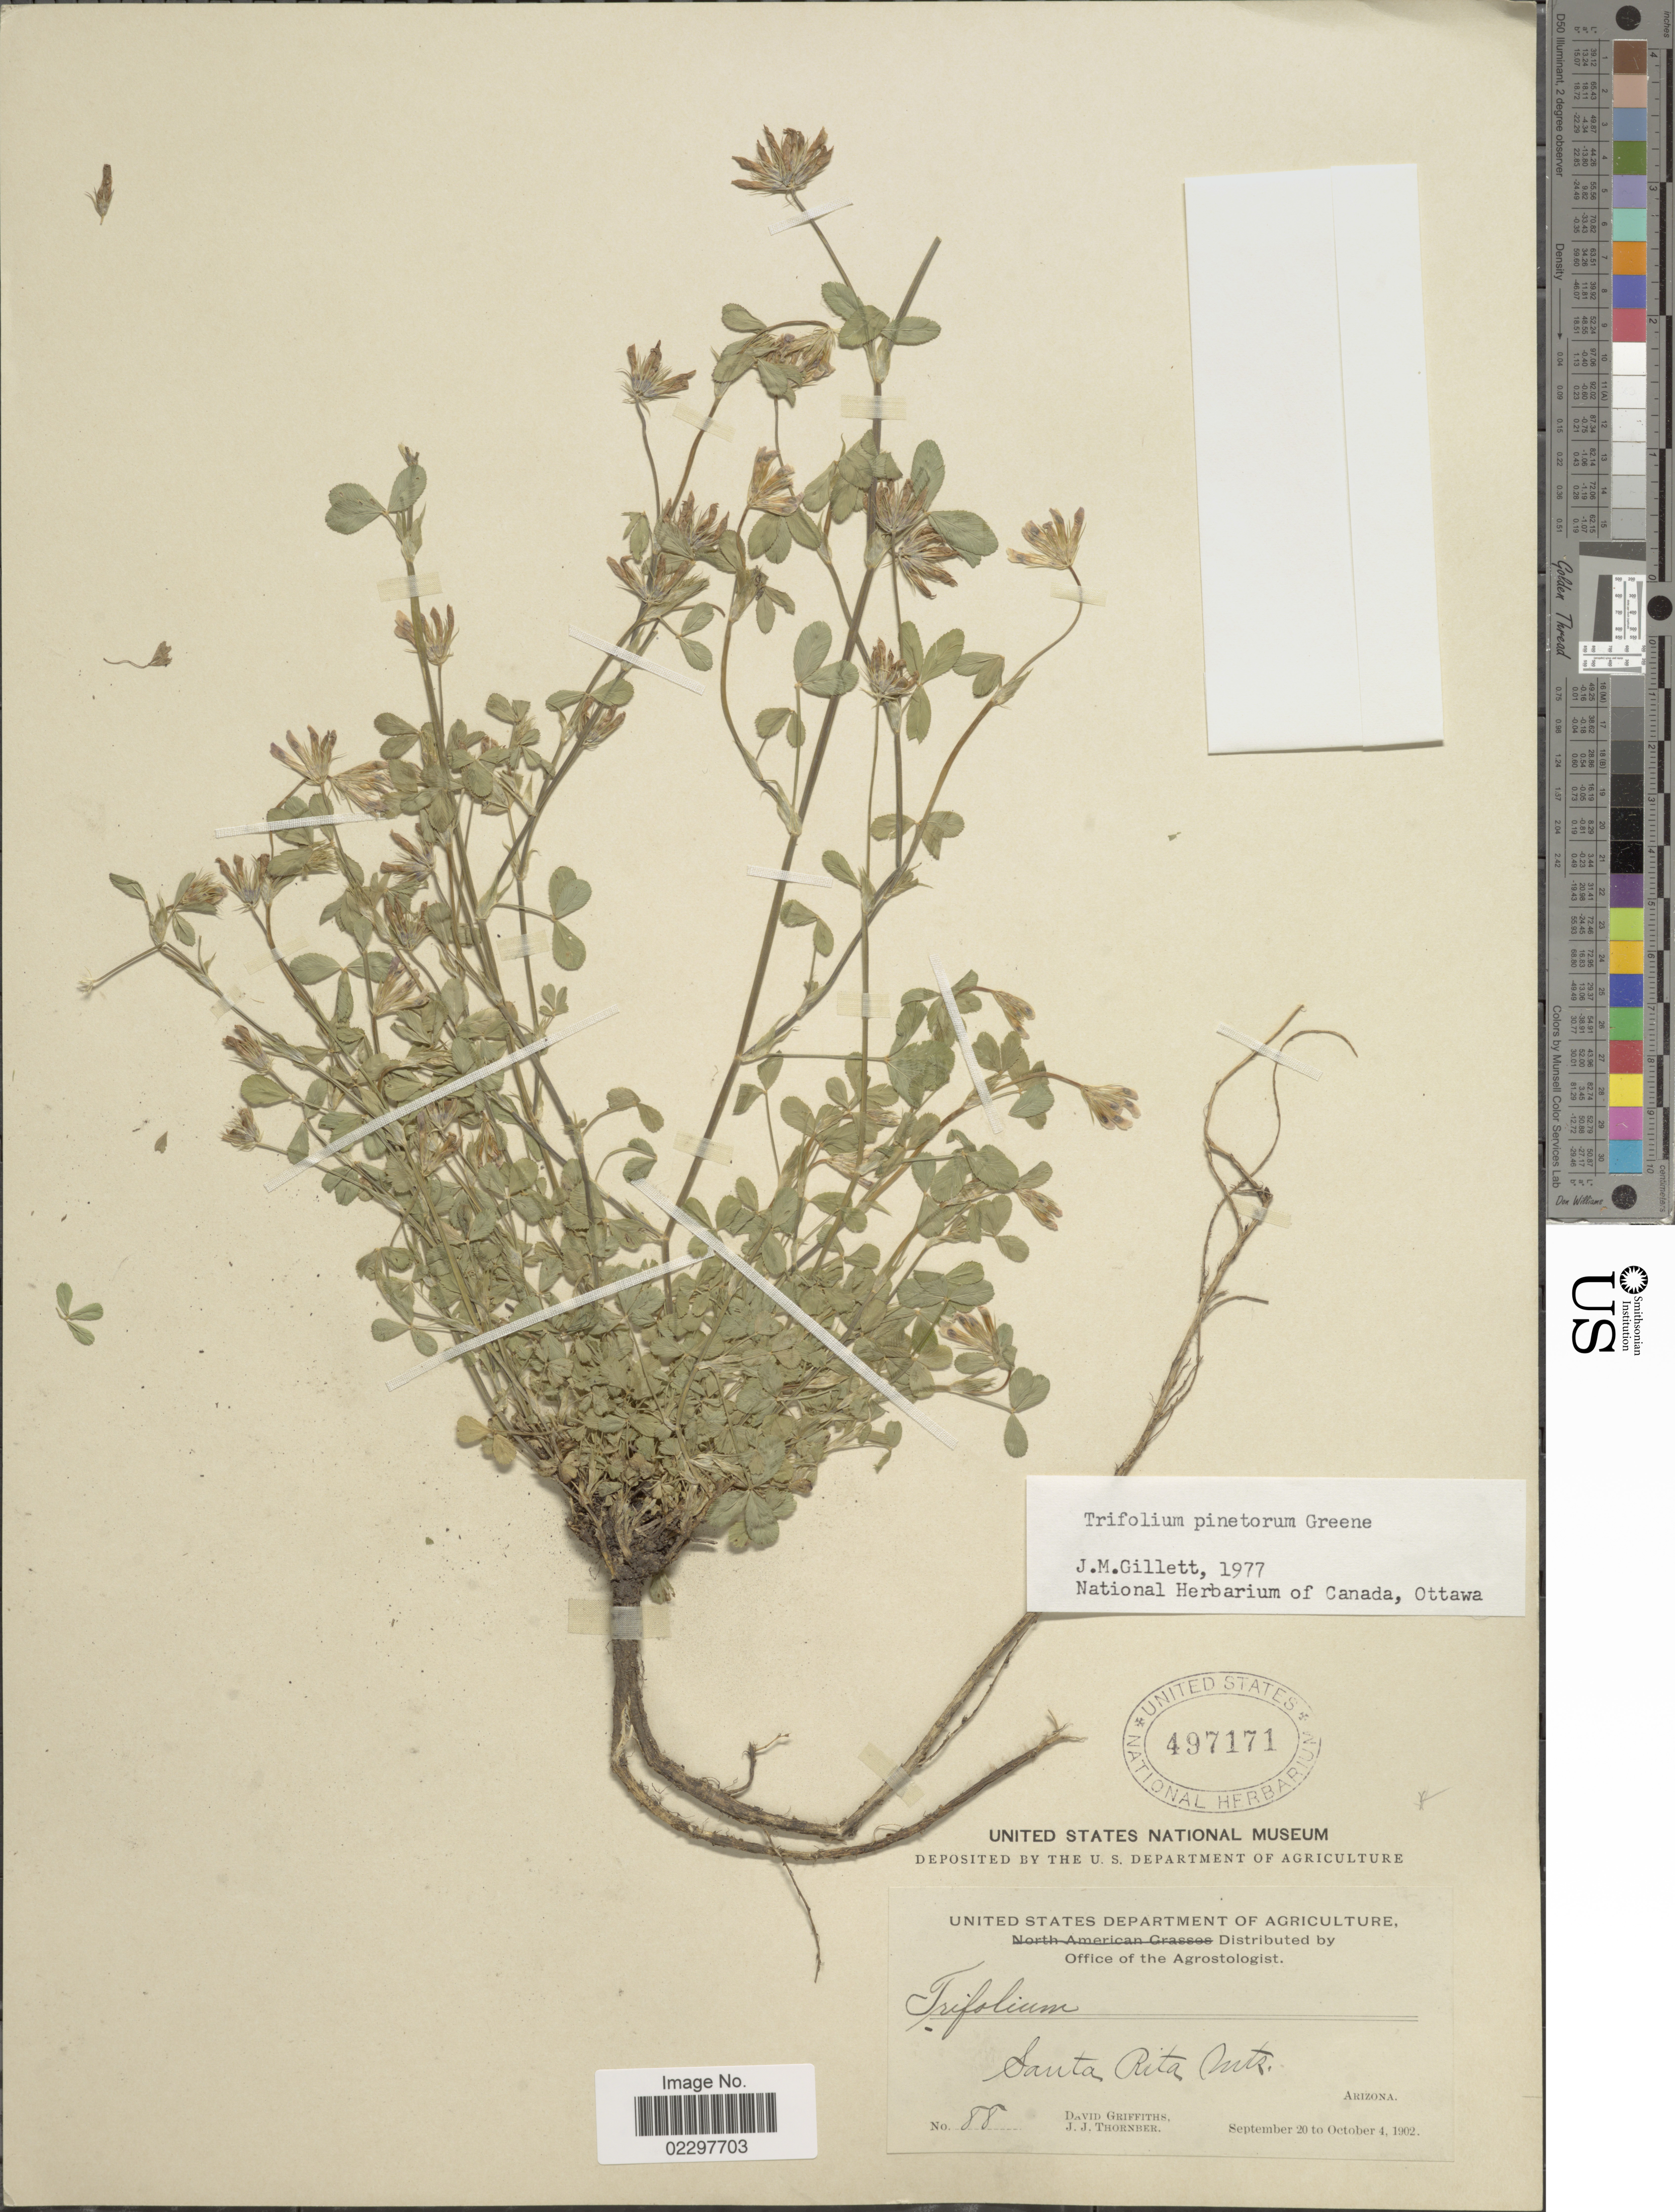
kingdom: Plantae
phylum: Tracheophyta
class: Magnoliopsida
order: Fabales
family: Fabaceae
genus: Trifolium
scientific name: Trifolium pinetorum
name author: Greene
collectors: D. Griffiths & J. Thornber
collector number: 88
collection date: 1902-09-20/1902-10-04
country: United States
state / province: Arizona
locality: Santa Rita Mts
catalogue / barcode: US 497171